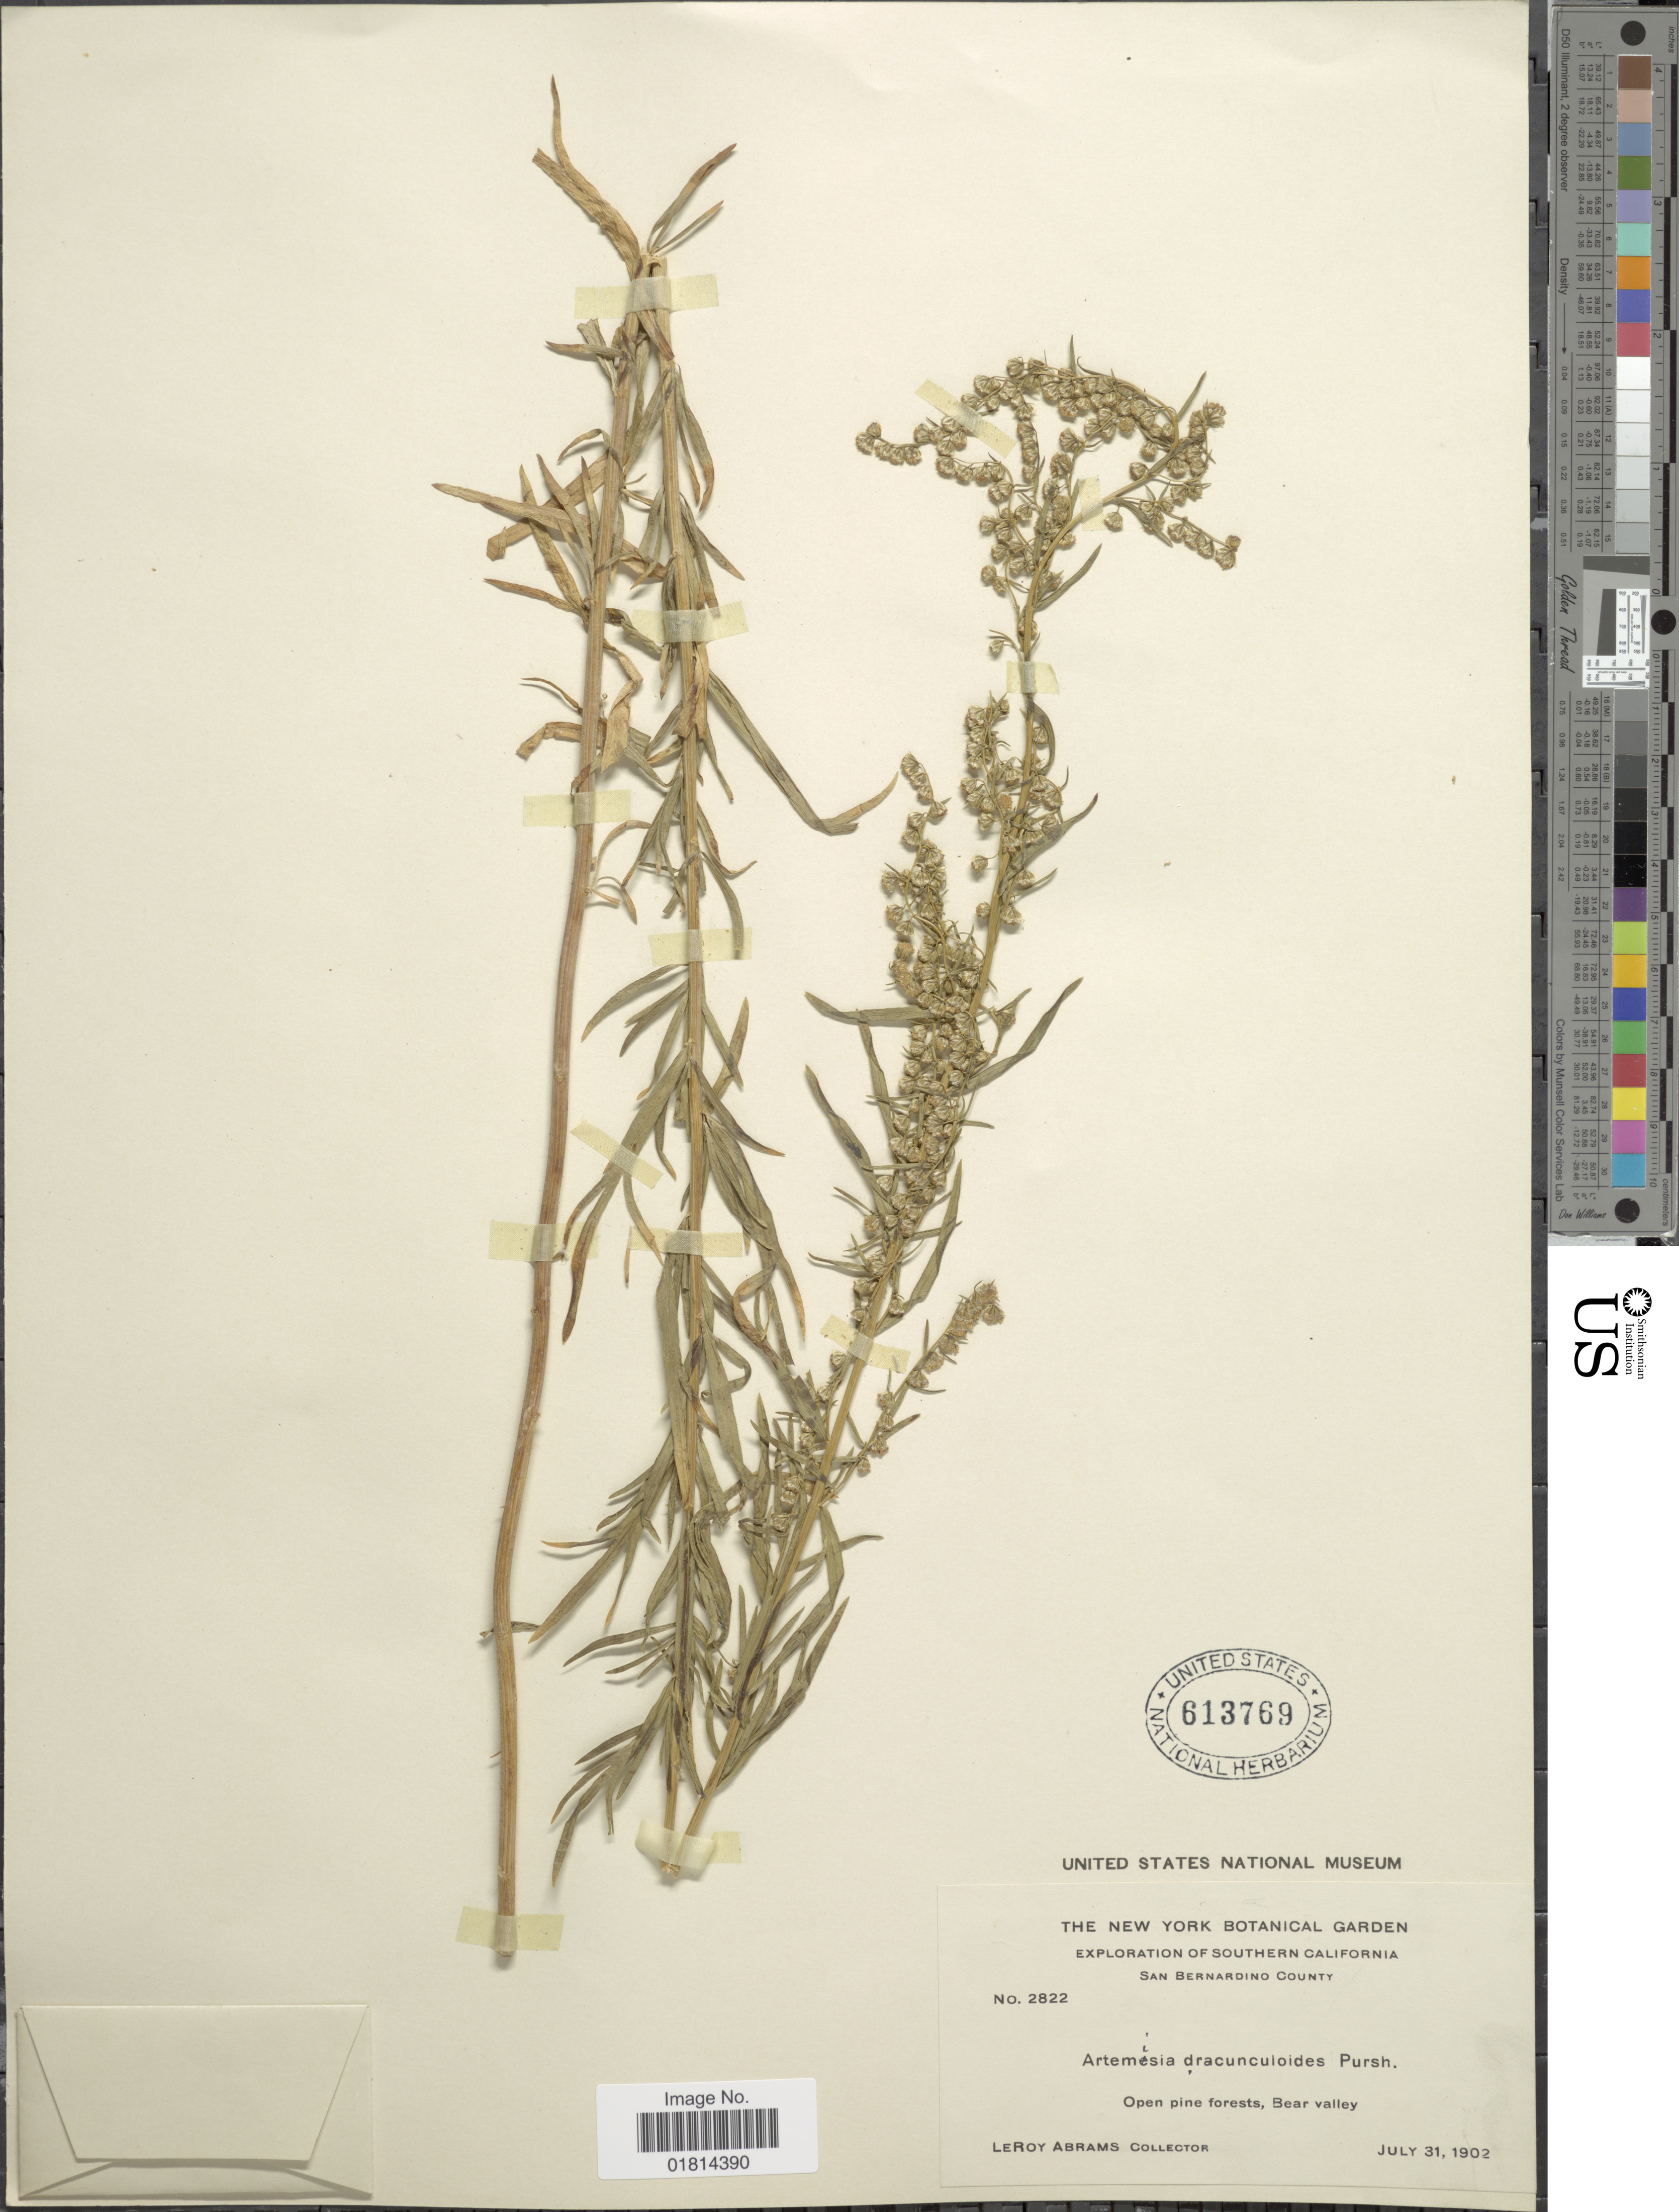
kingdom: Plantae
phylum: Tracheophyta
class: Magnoliopsida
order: Asterales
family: Asteraceae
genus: Artemisia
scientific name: Artemisia aromatica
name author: A. Nelson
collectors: L. Abrams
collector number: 2822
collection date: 1902-07-31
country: United States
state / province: California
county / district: San Bernardino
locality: Southern California. San Bernardino County. Open pine forests, Bear valley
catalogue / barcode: US 613769